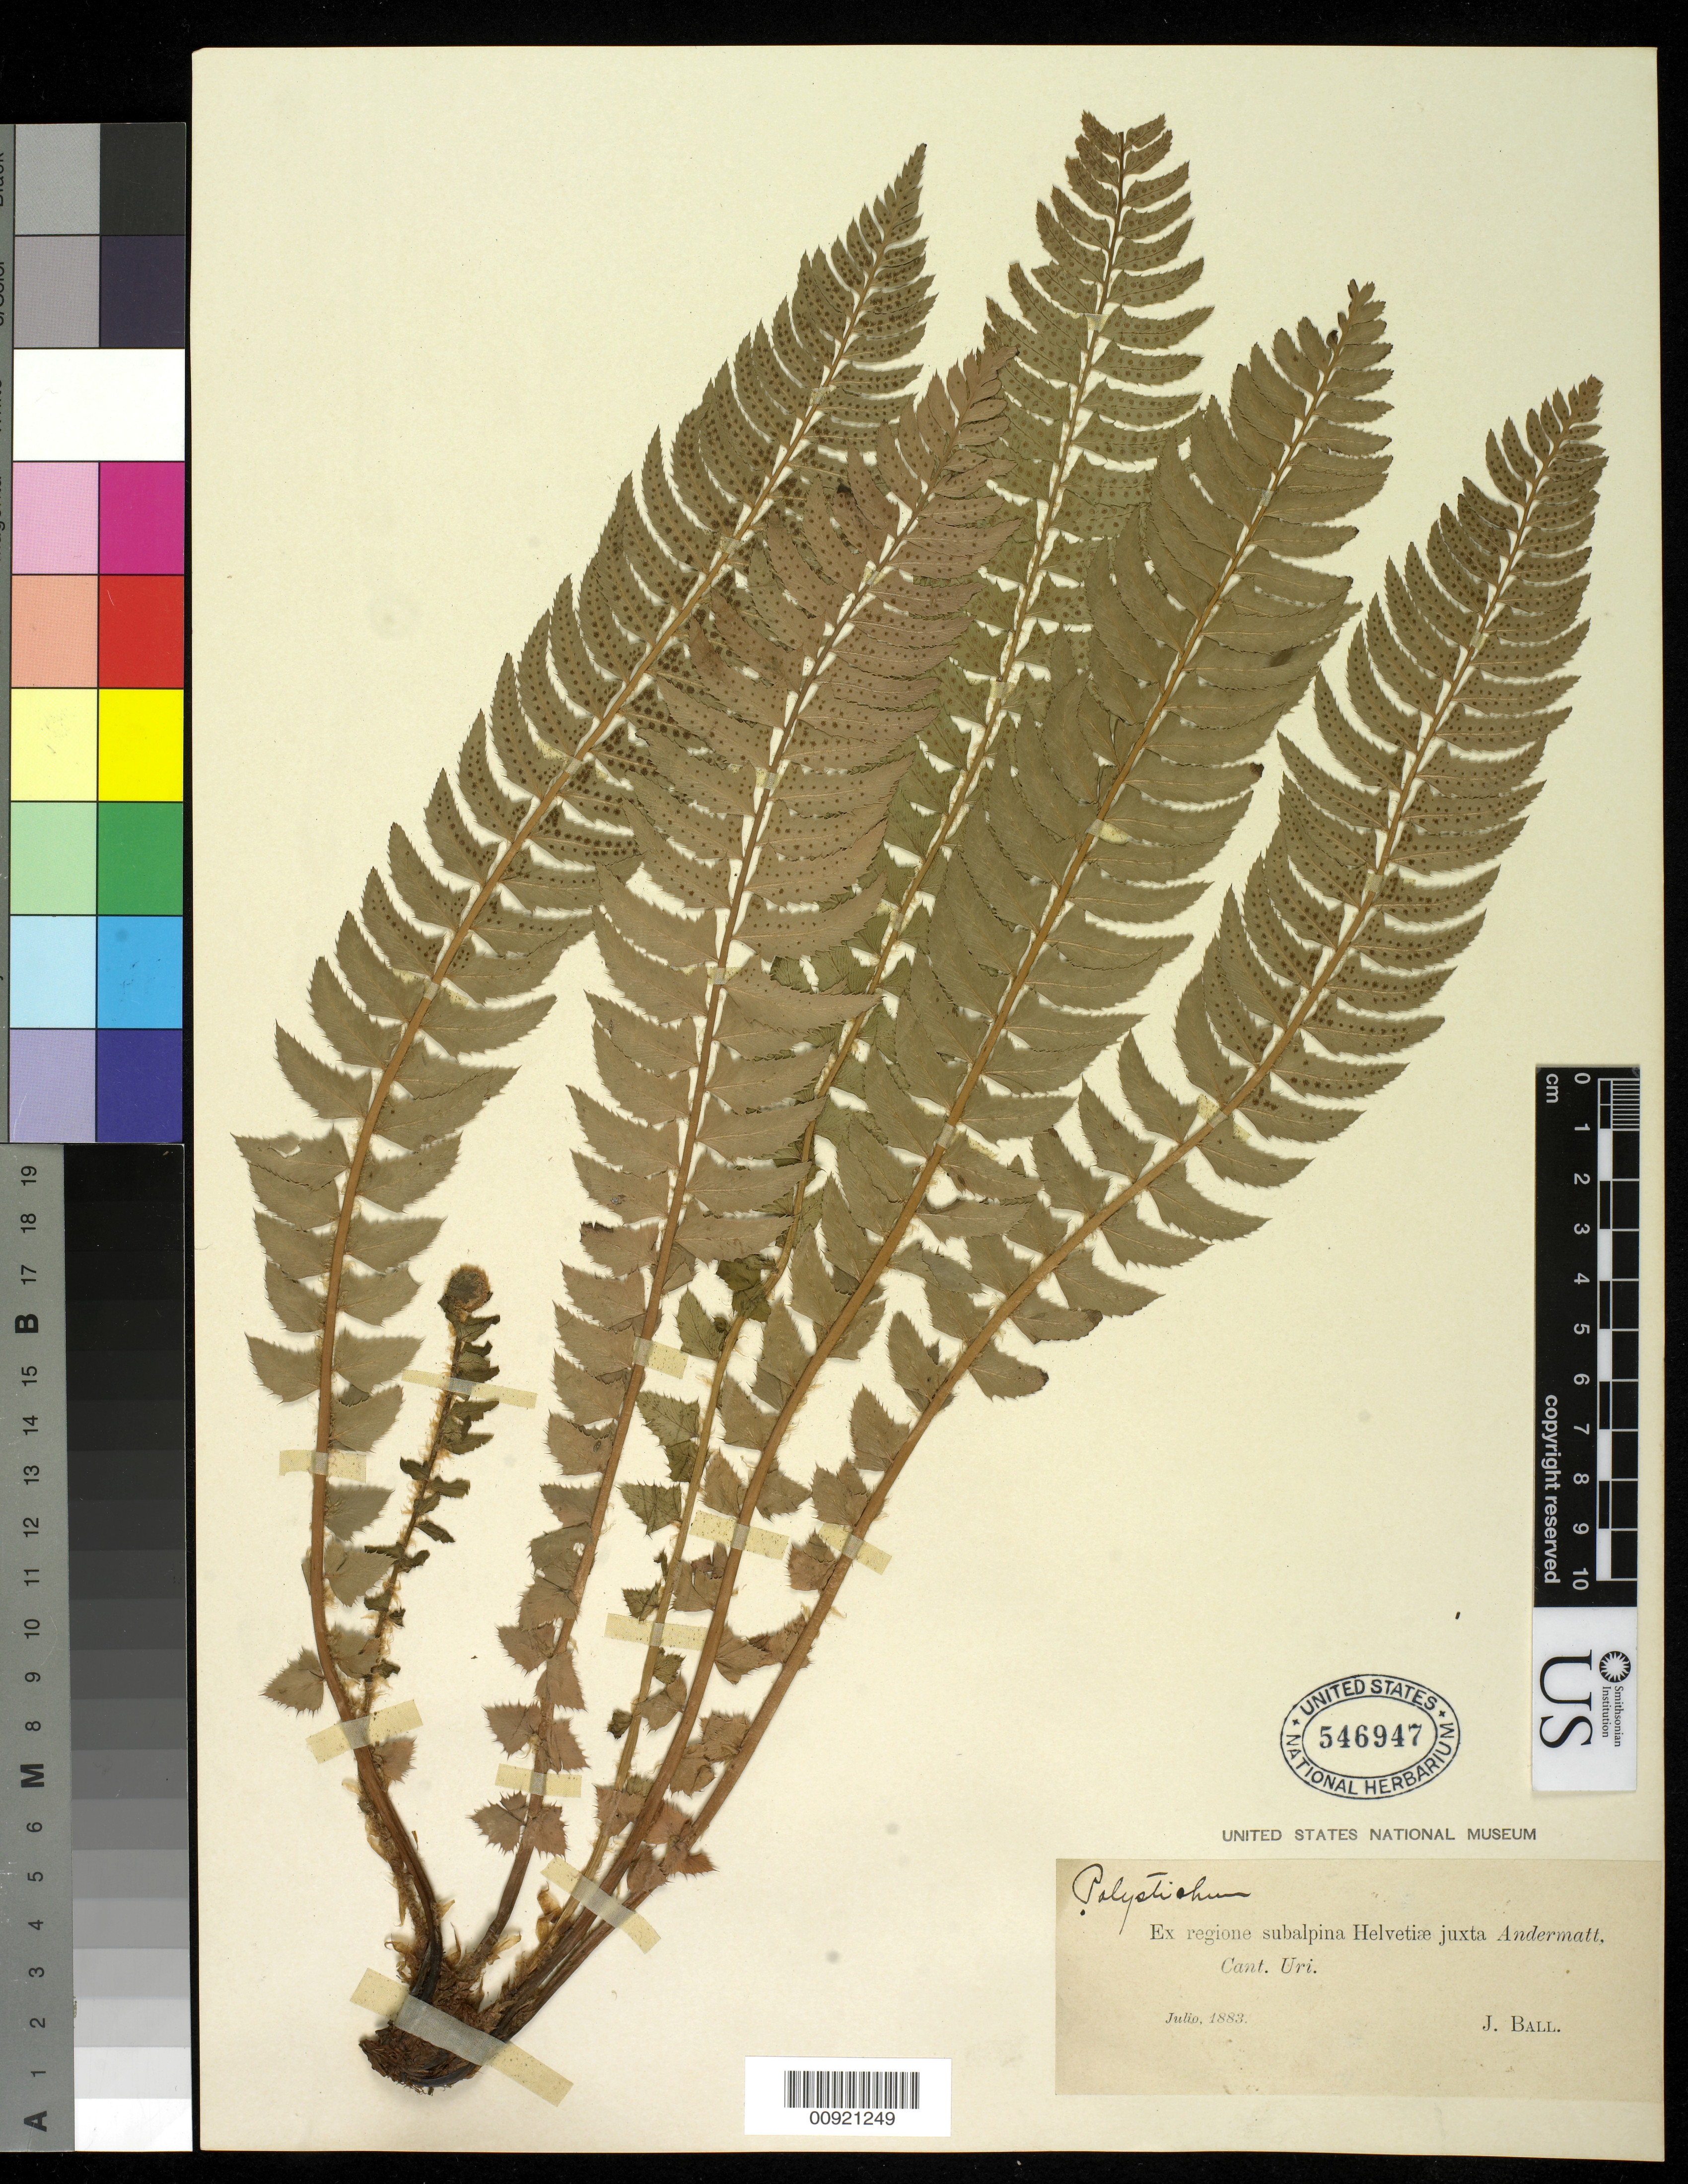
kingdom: Plantae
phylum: Tracheophyta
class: Polypodiopsida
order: Polypodiales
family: Dryopteridaceae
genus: Polystichum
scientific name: Polystichum lonchitis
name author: (Roth) L.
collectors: J. Ball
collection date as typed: Jul 1883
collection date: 1883-07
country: Switzerland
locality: Ex regione subalpina Helvetiae juxta Andermat, Cant. Uri.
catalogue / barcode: US 546947